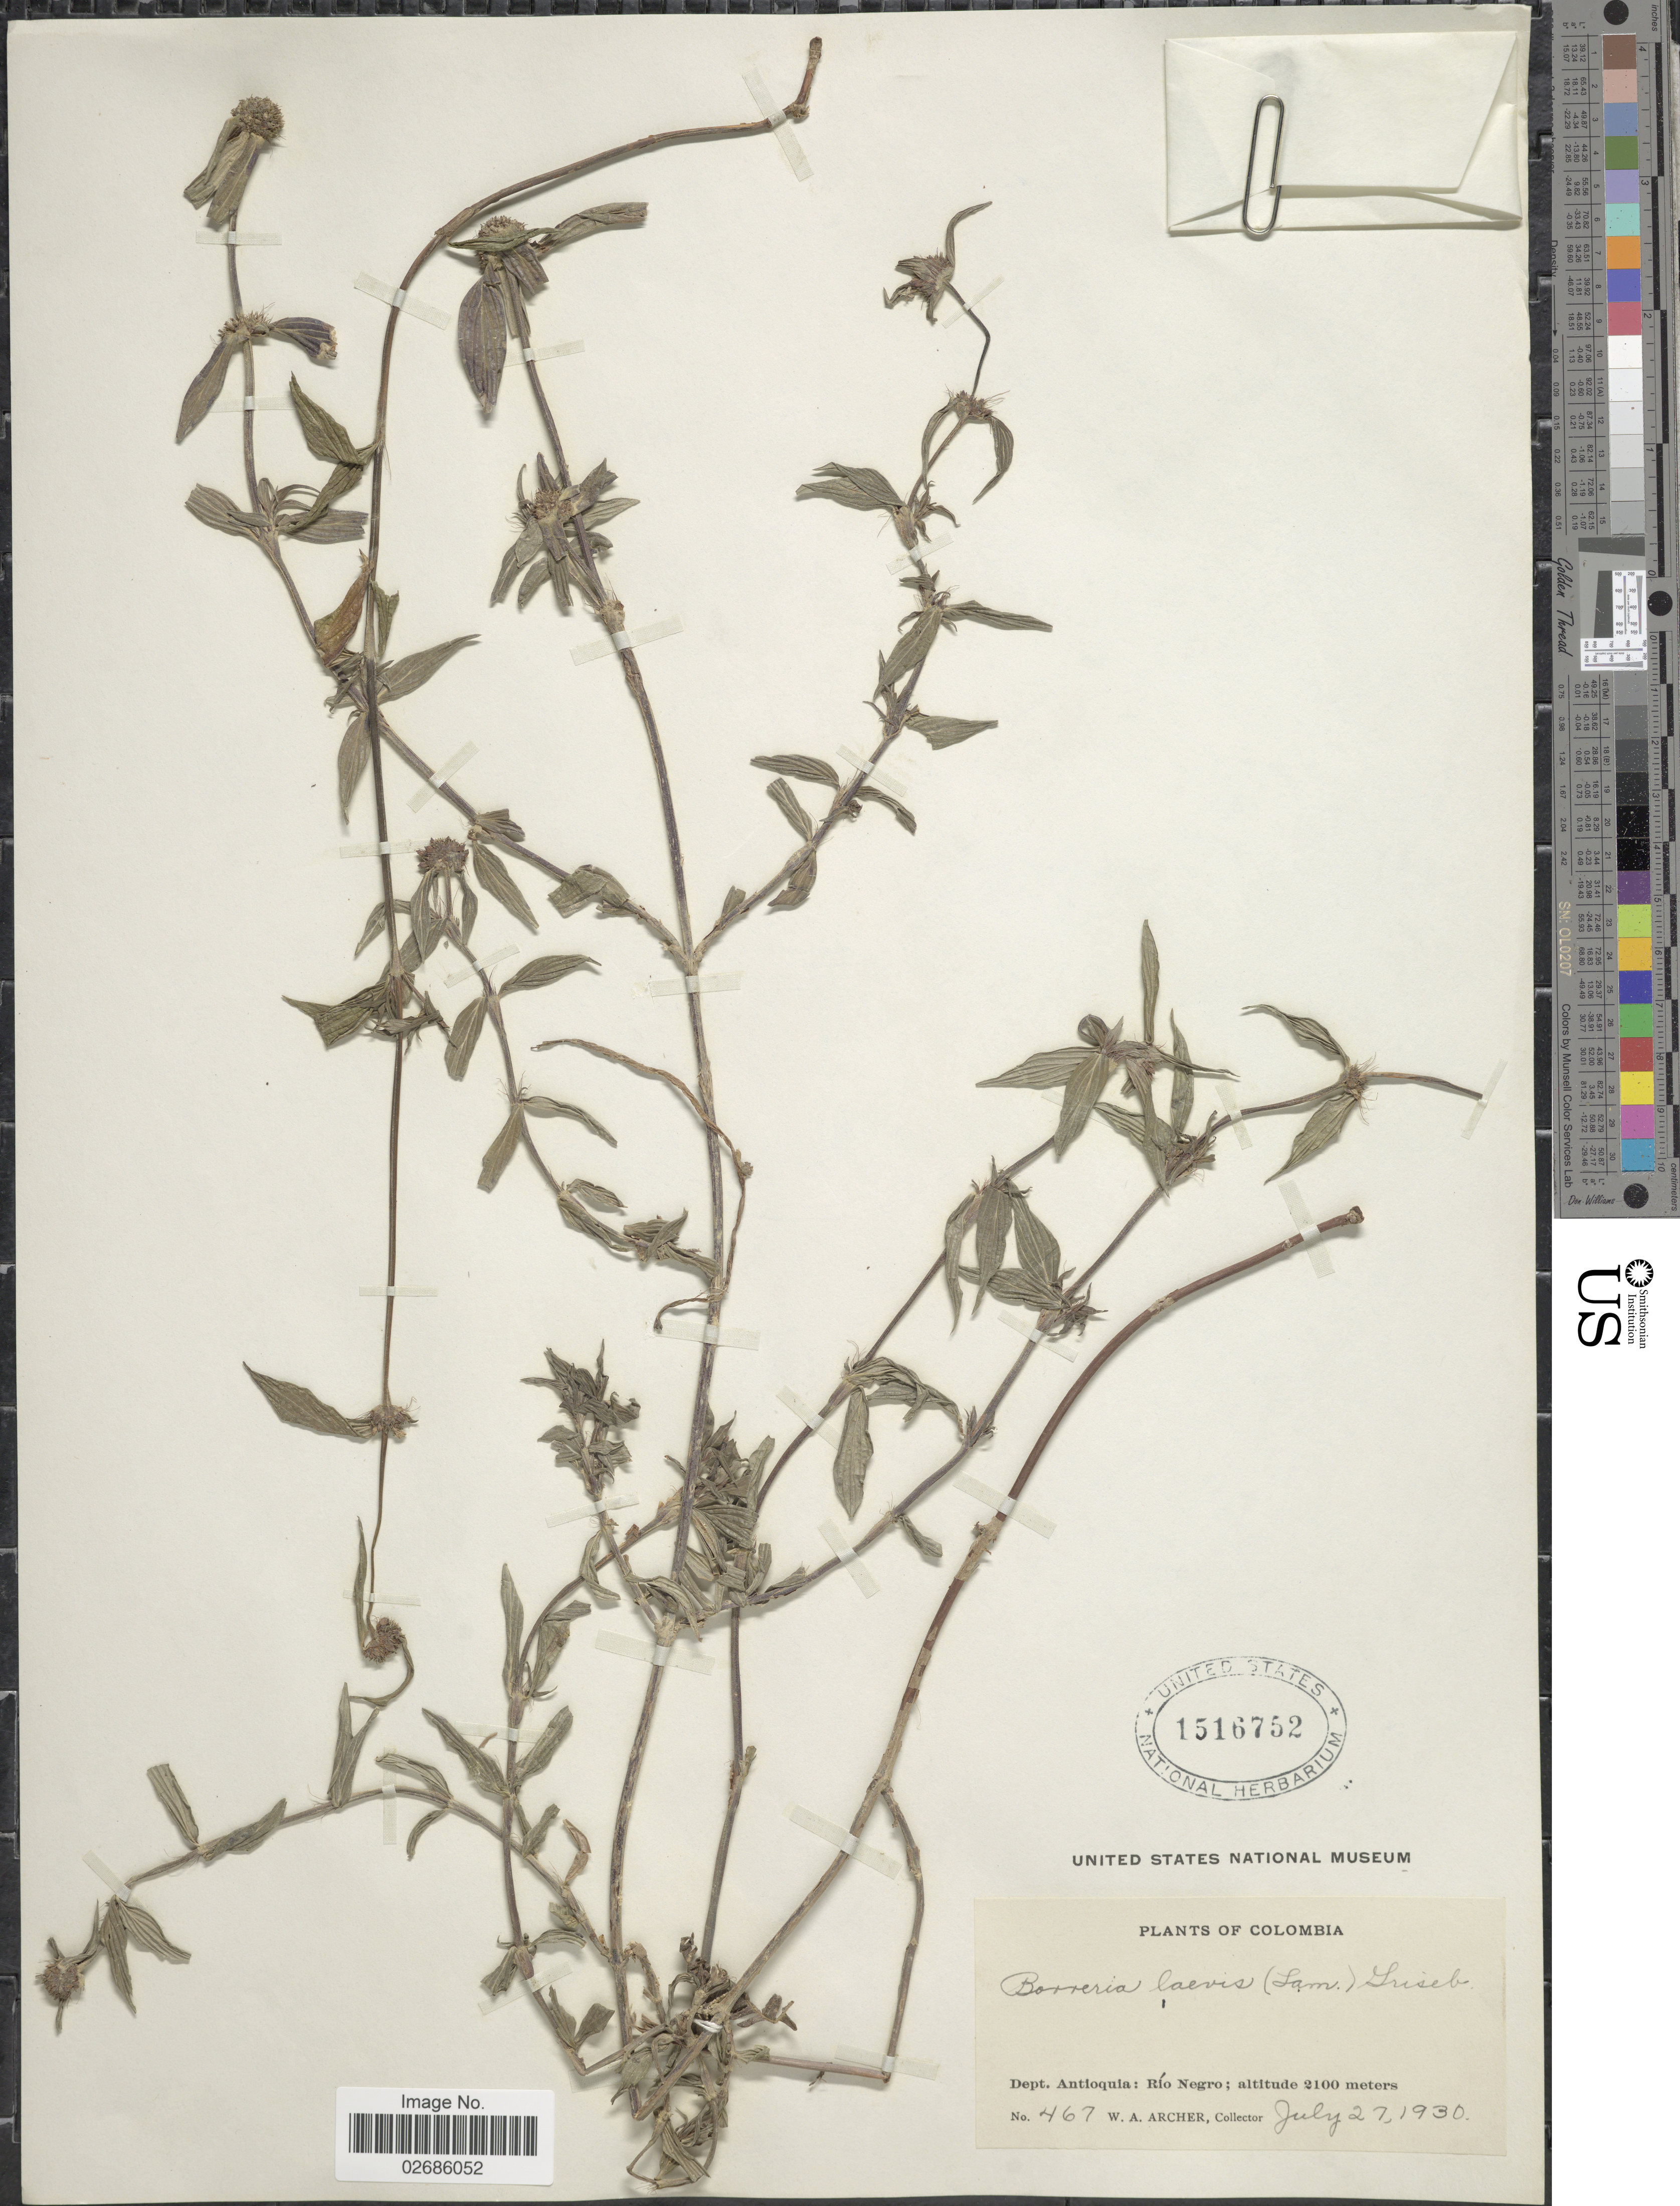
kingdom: Plantae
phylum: Tracheophyta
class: Magnoliopsida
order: Gentianales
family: Rubiaceae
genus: Borreria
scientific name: Borreria assurgens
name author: (Ruiz & Pav.) Griseb.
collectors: W. A. Archer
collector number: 467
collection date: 1930-07-27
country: Colombia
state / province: Antioquia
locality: Dept. Antioquia: Río Negro.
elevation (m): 2100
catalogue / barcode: US 1516751